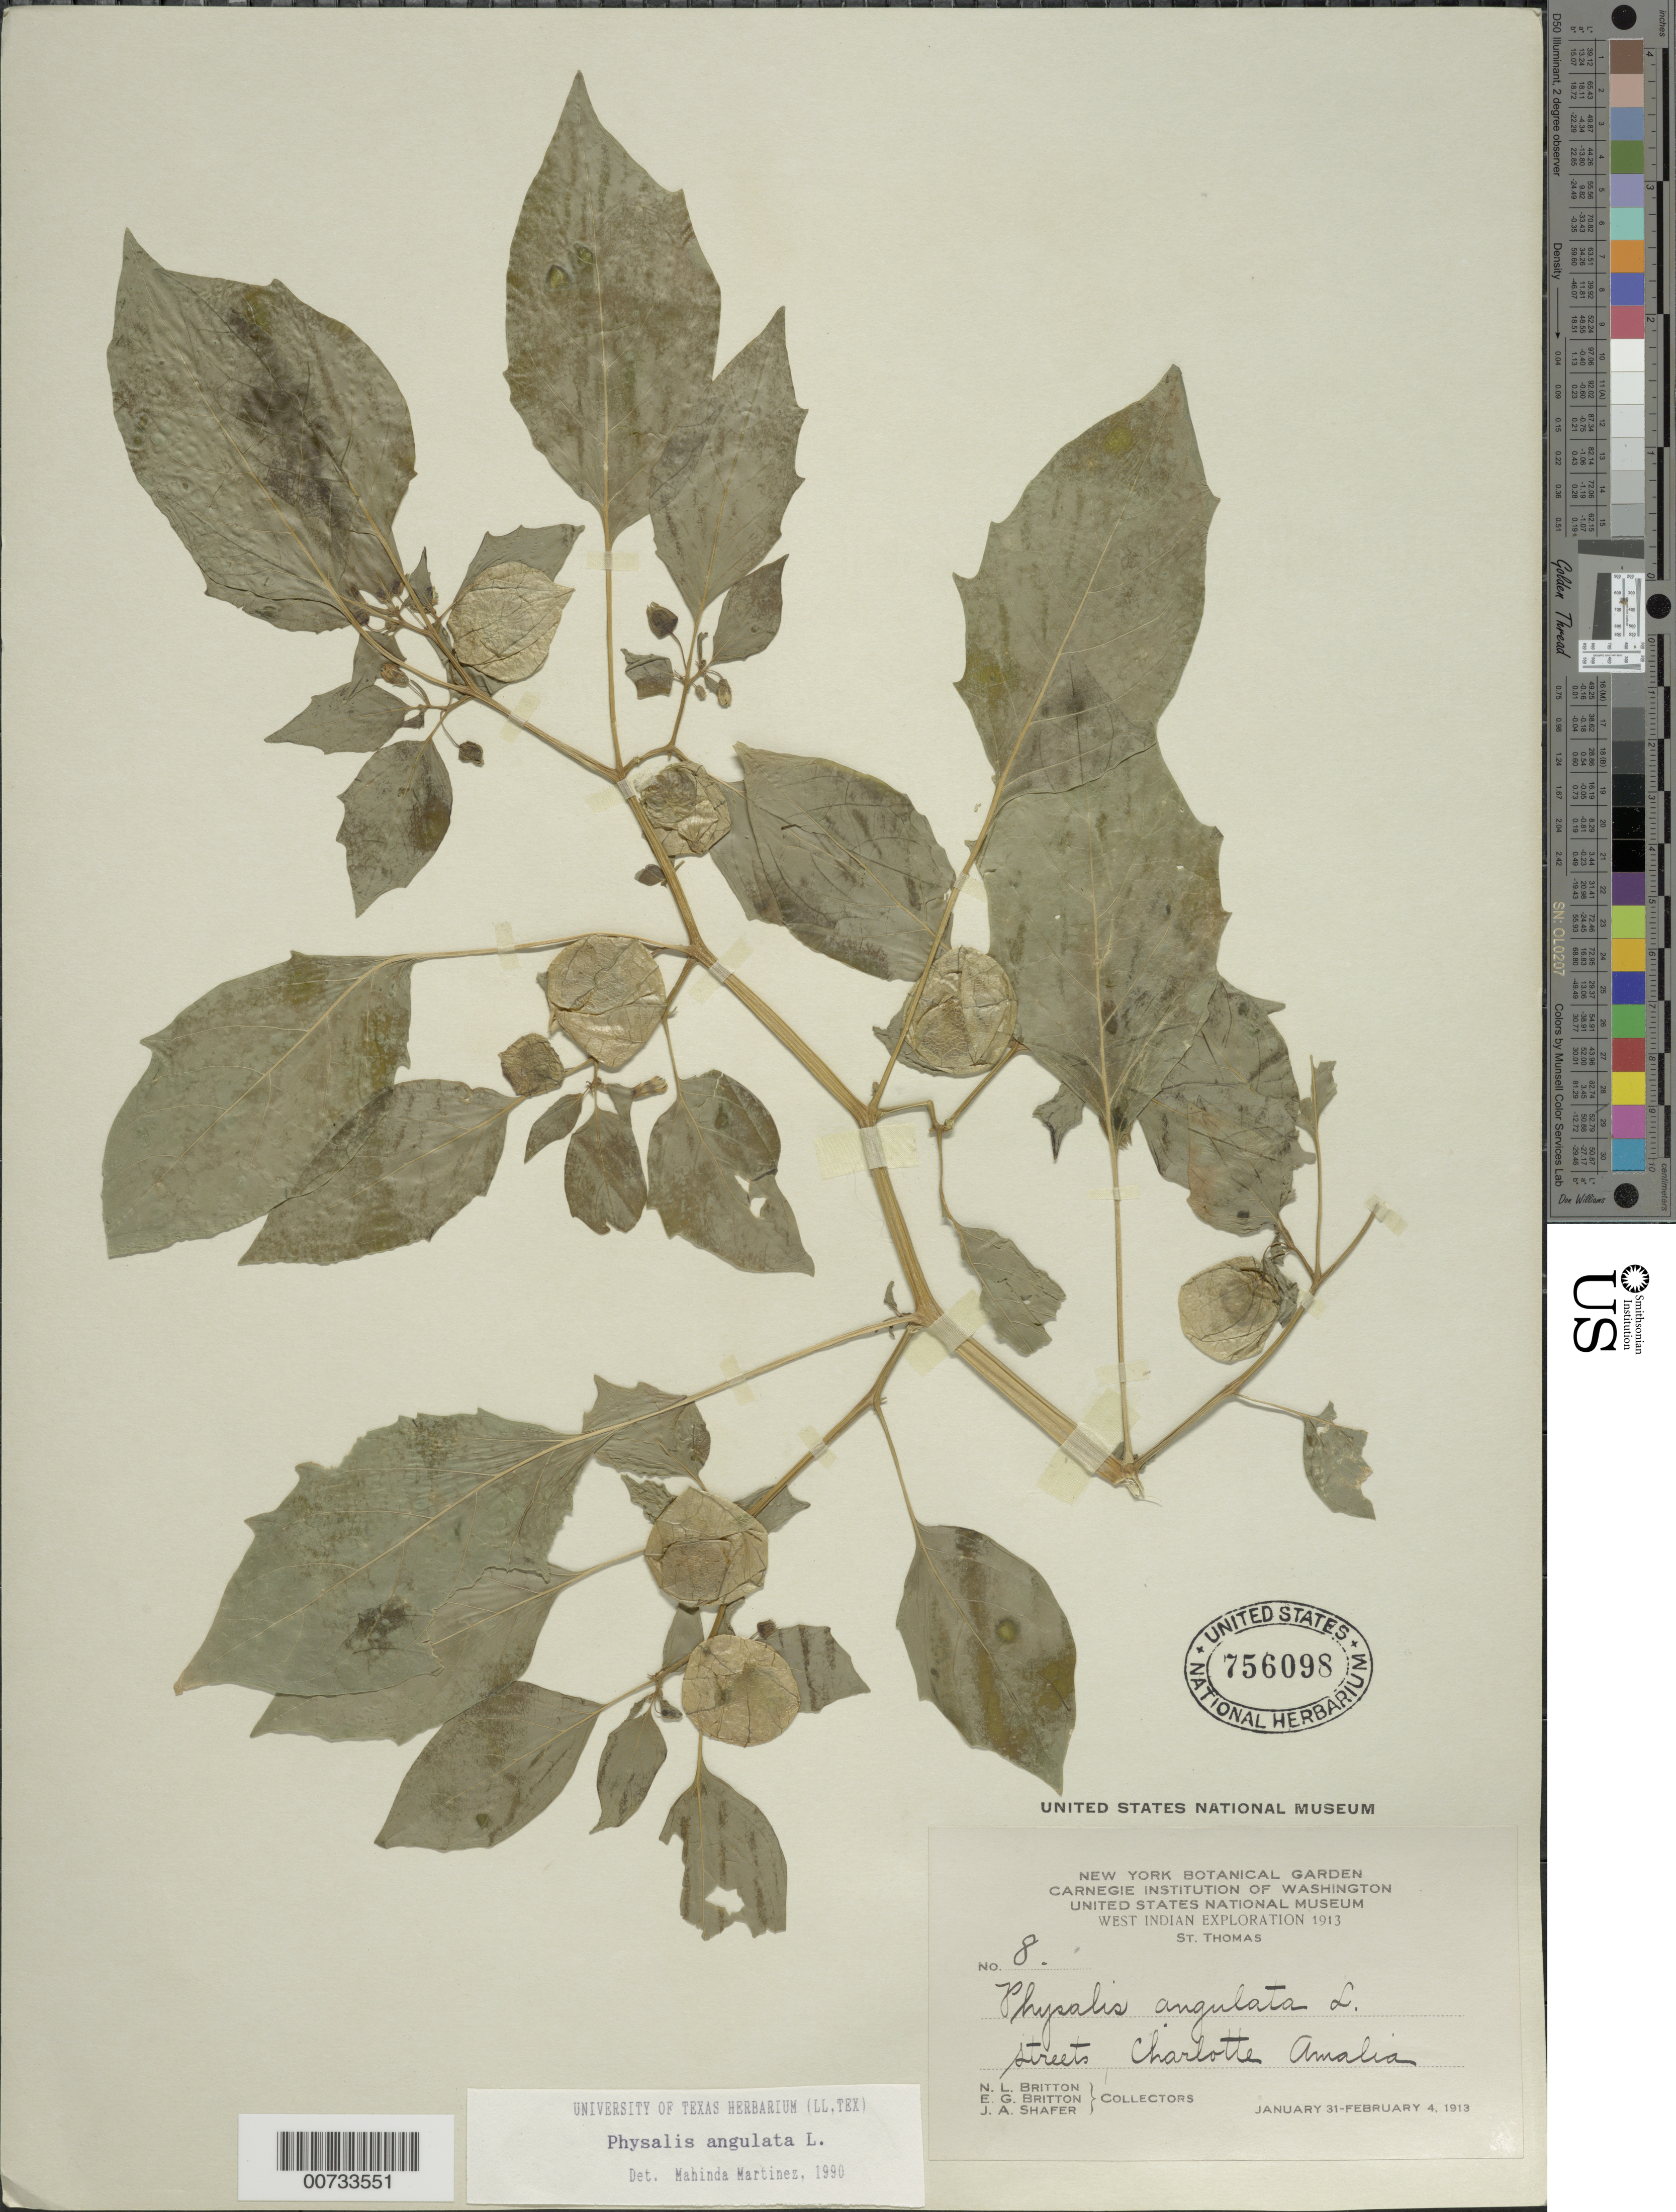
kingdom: Plantae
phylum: Tracheophyta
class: Magnoliopsida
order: Solanales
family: Solanaceae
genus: Physalis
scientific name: Physalis angulata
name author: L.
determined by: Martinez, M.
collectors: N. Britton, E. G. Britton & J. A. Shafer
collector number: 8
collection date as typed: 31 Jan 1913 to 04 Feb 1913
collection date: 1913-01-31/1913-02-04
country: U.S. Virgin Islands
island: St. Thomas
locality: St. Thomas: Charlotte Amalia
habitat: Streets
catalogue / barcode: US 756098